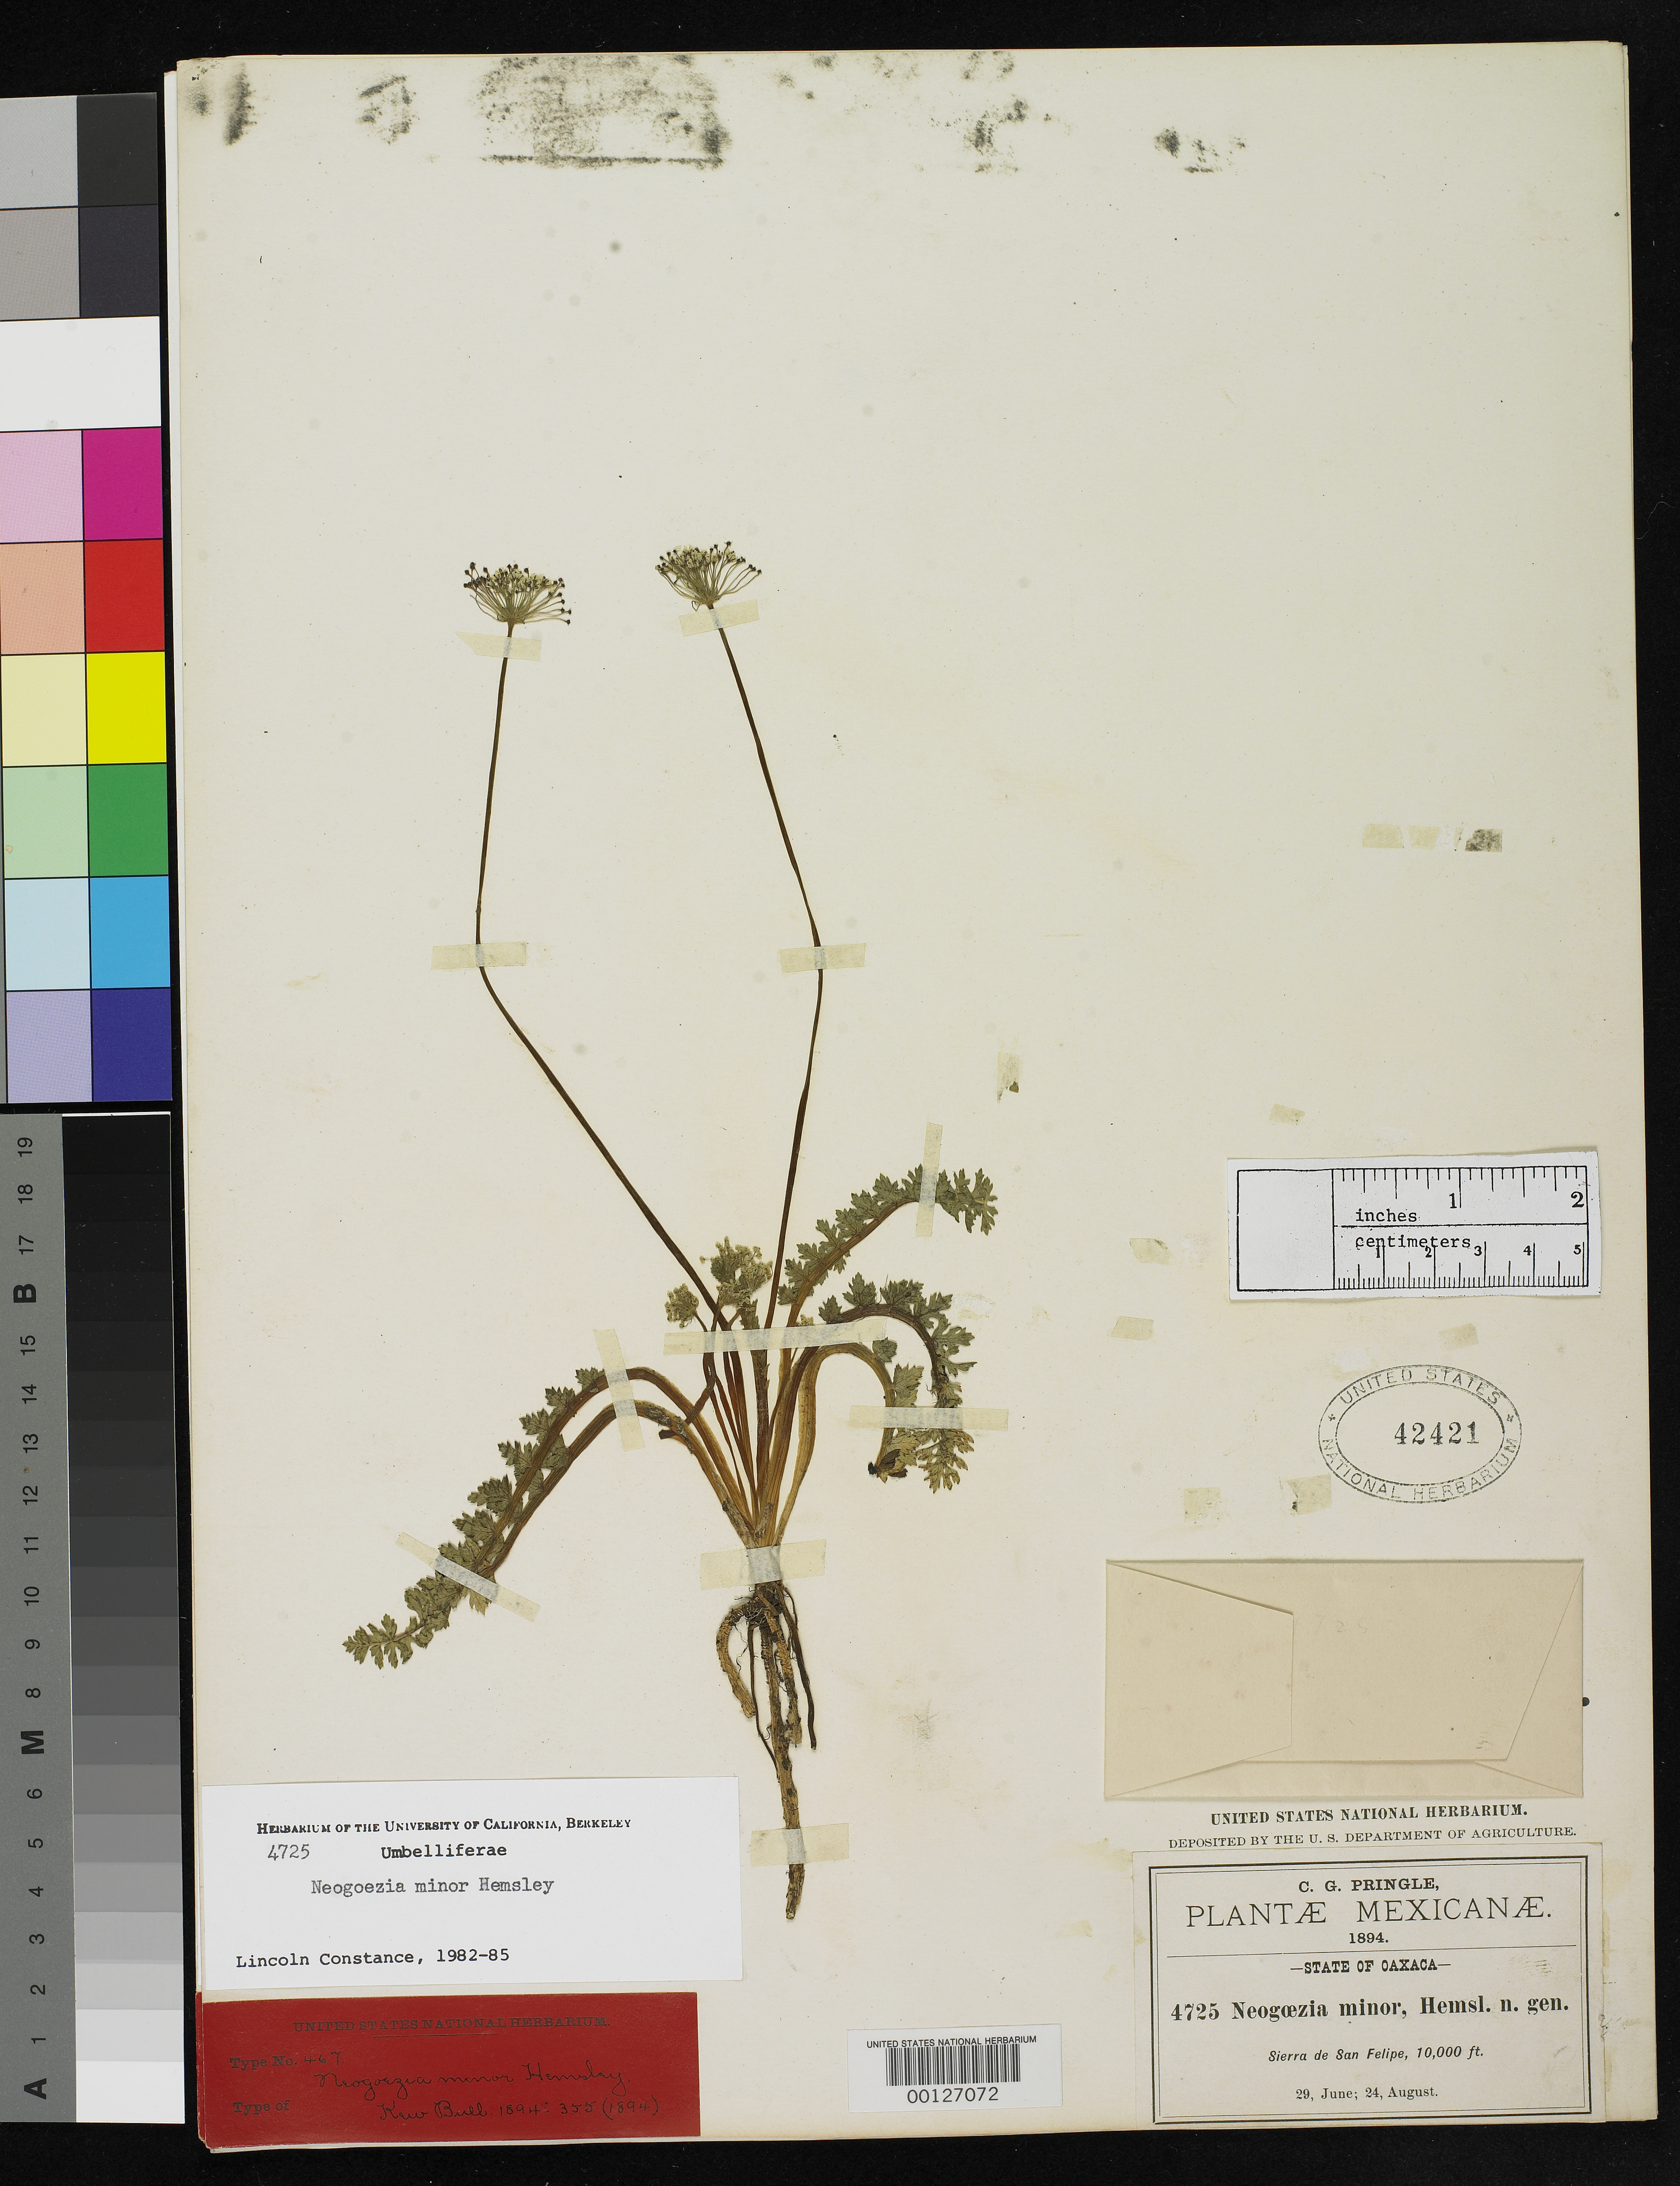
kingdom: Plantae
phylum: Tracheophyta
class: Magnoliopsida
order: Apiales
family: Apiaceae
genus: Neogoezia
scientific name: Neogoezia minor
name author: Hemsl.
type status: Type Collection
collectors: C. G. Pringle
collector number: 4725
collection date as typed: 09 Jun 1894 and 24 Aug 1894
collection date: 1894-06-09,1894-08-24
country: Mexico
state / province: Oaxaca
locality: Sierra de San Felipe.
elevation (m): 3048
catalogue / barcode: US 42421